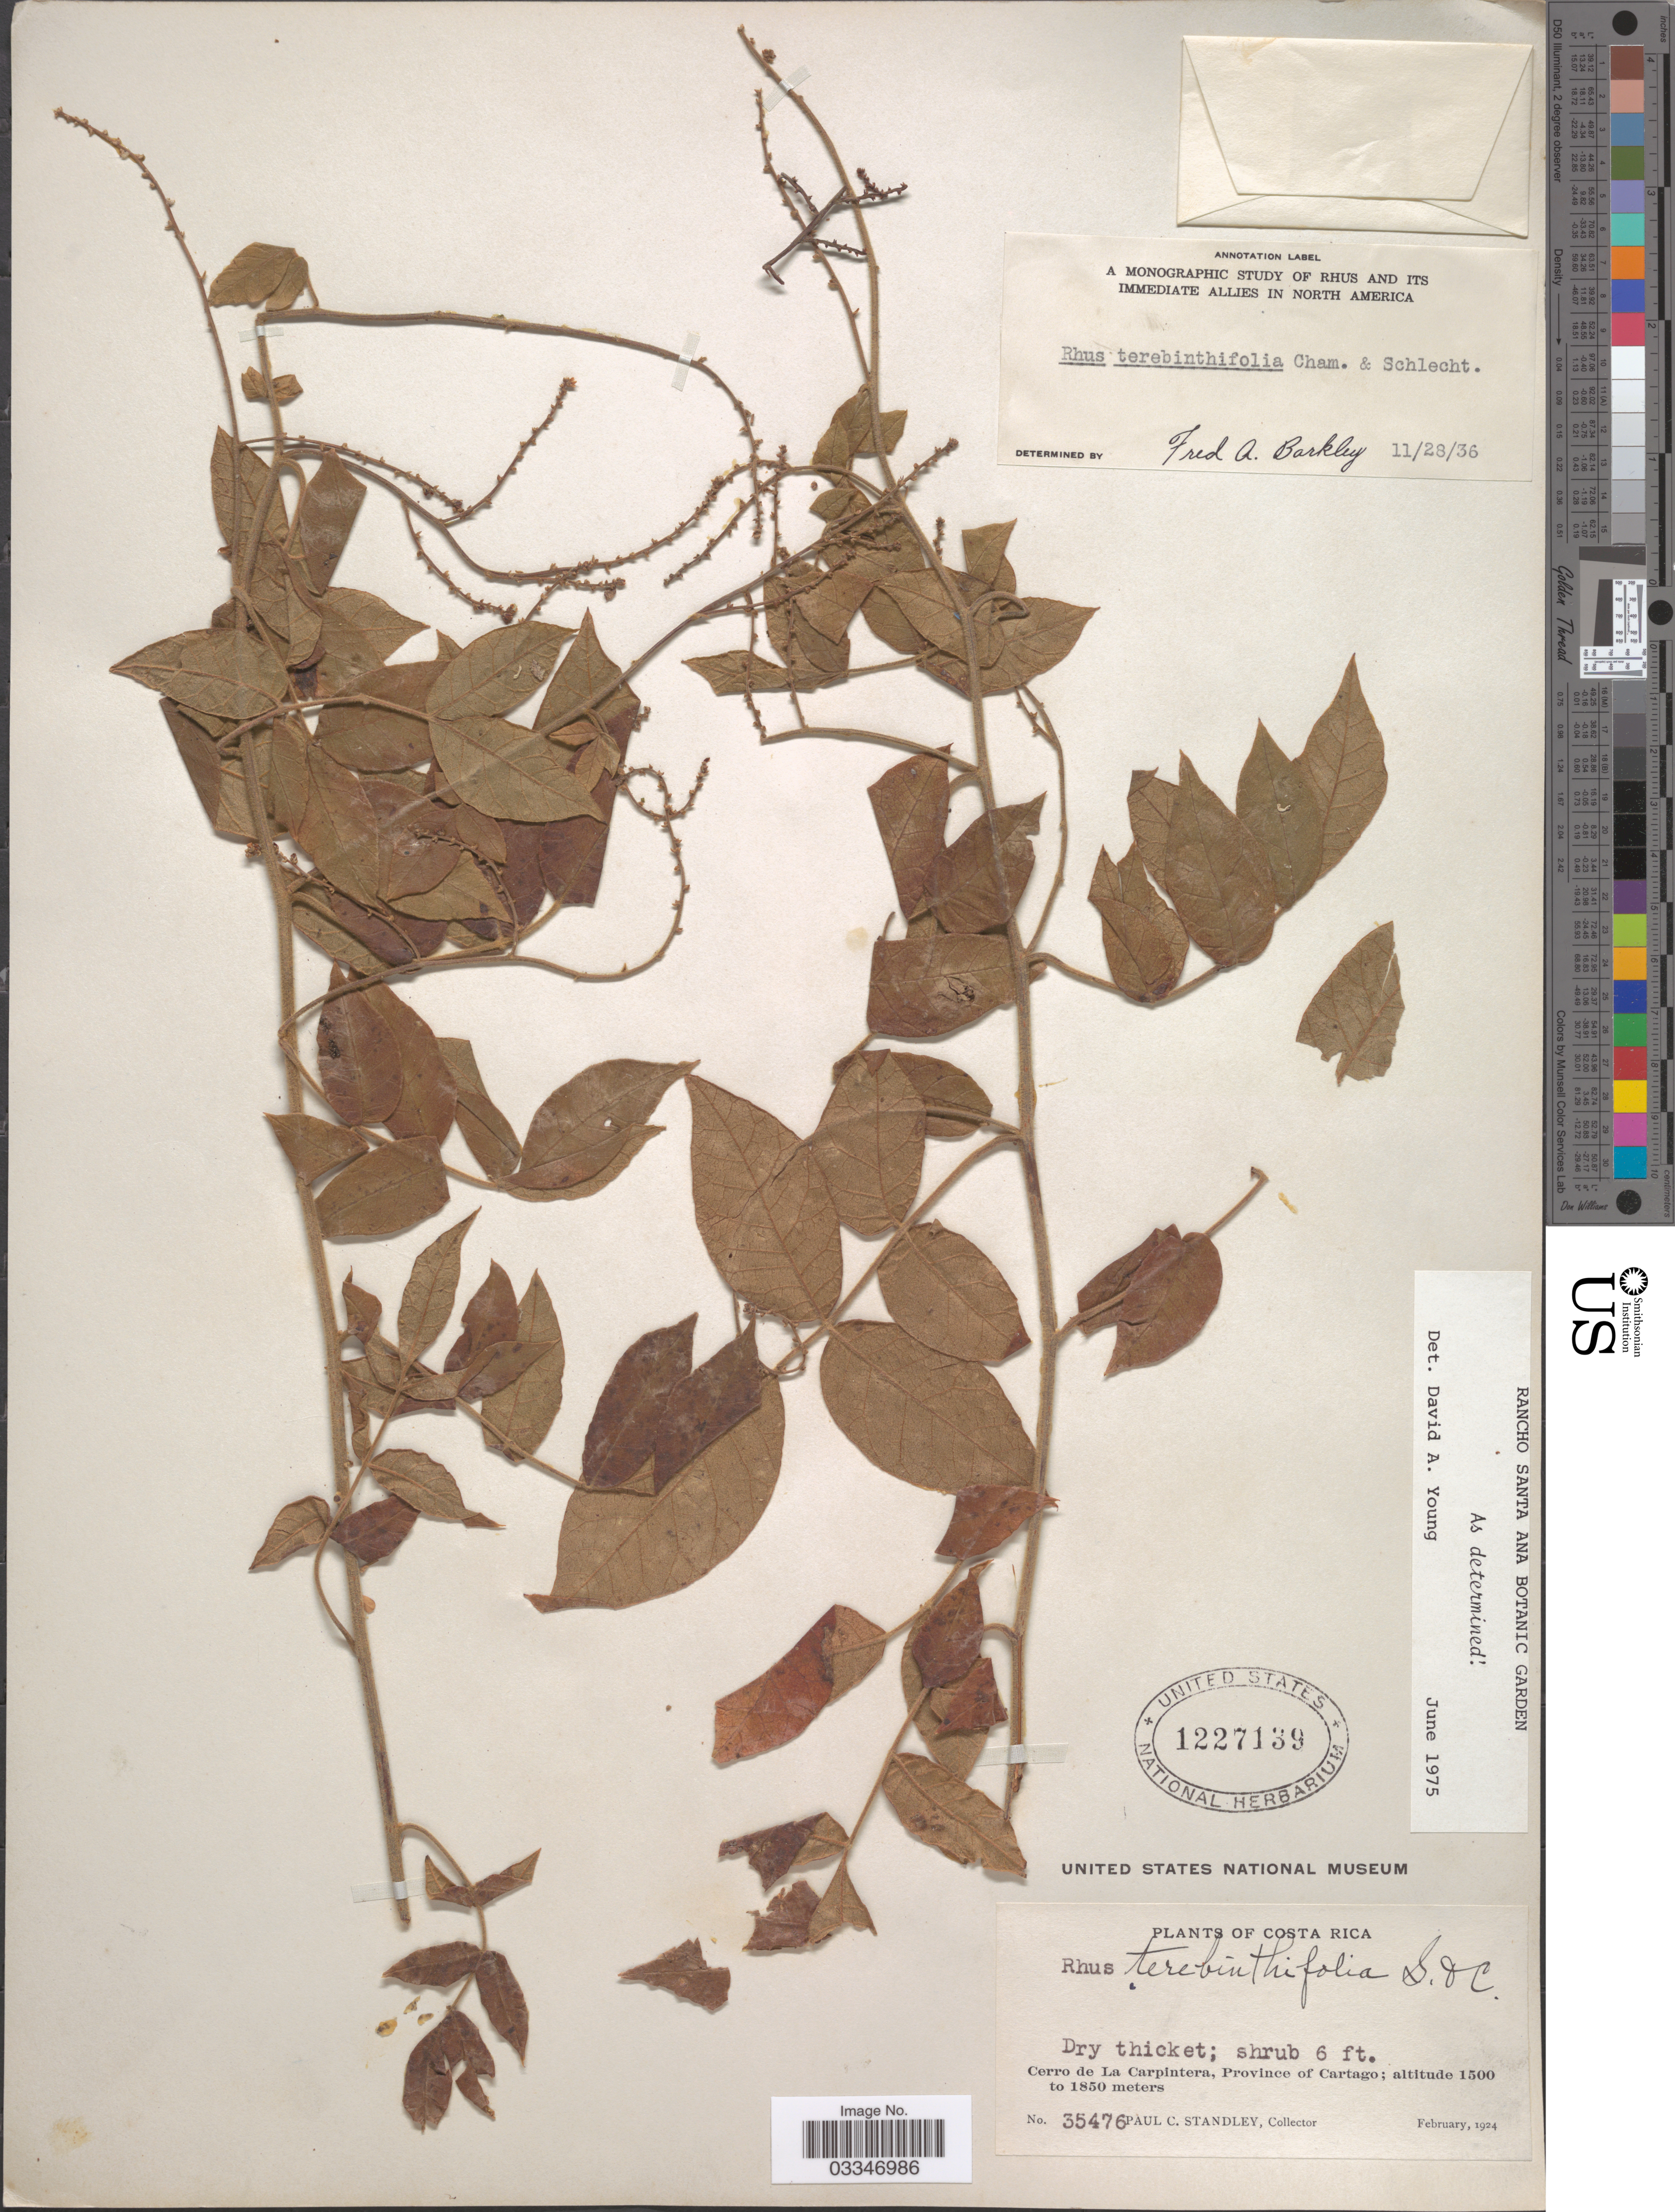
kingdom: Plantae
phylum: Tracheophyta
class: Magnoliopsida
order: Sapindales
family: Anacardiaceae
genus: Rhus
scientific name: Rhus terebinthifolia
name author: Schltdl. & Cham.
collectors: P. C. Standley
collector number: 35476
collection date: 1924-02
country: Costa Rica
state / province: Cartago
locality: Cerro de La Carpintera.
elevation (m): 1500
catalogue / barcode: US 1227139